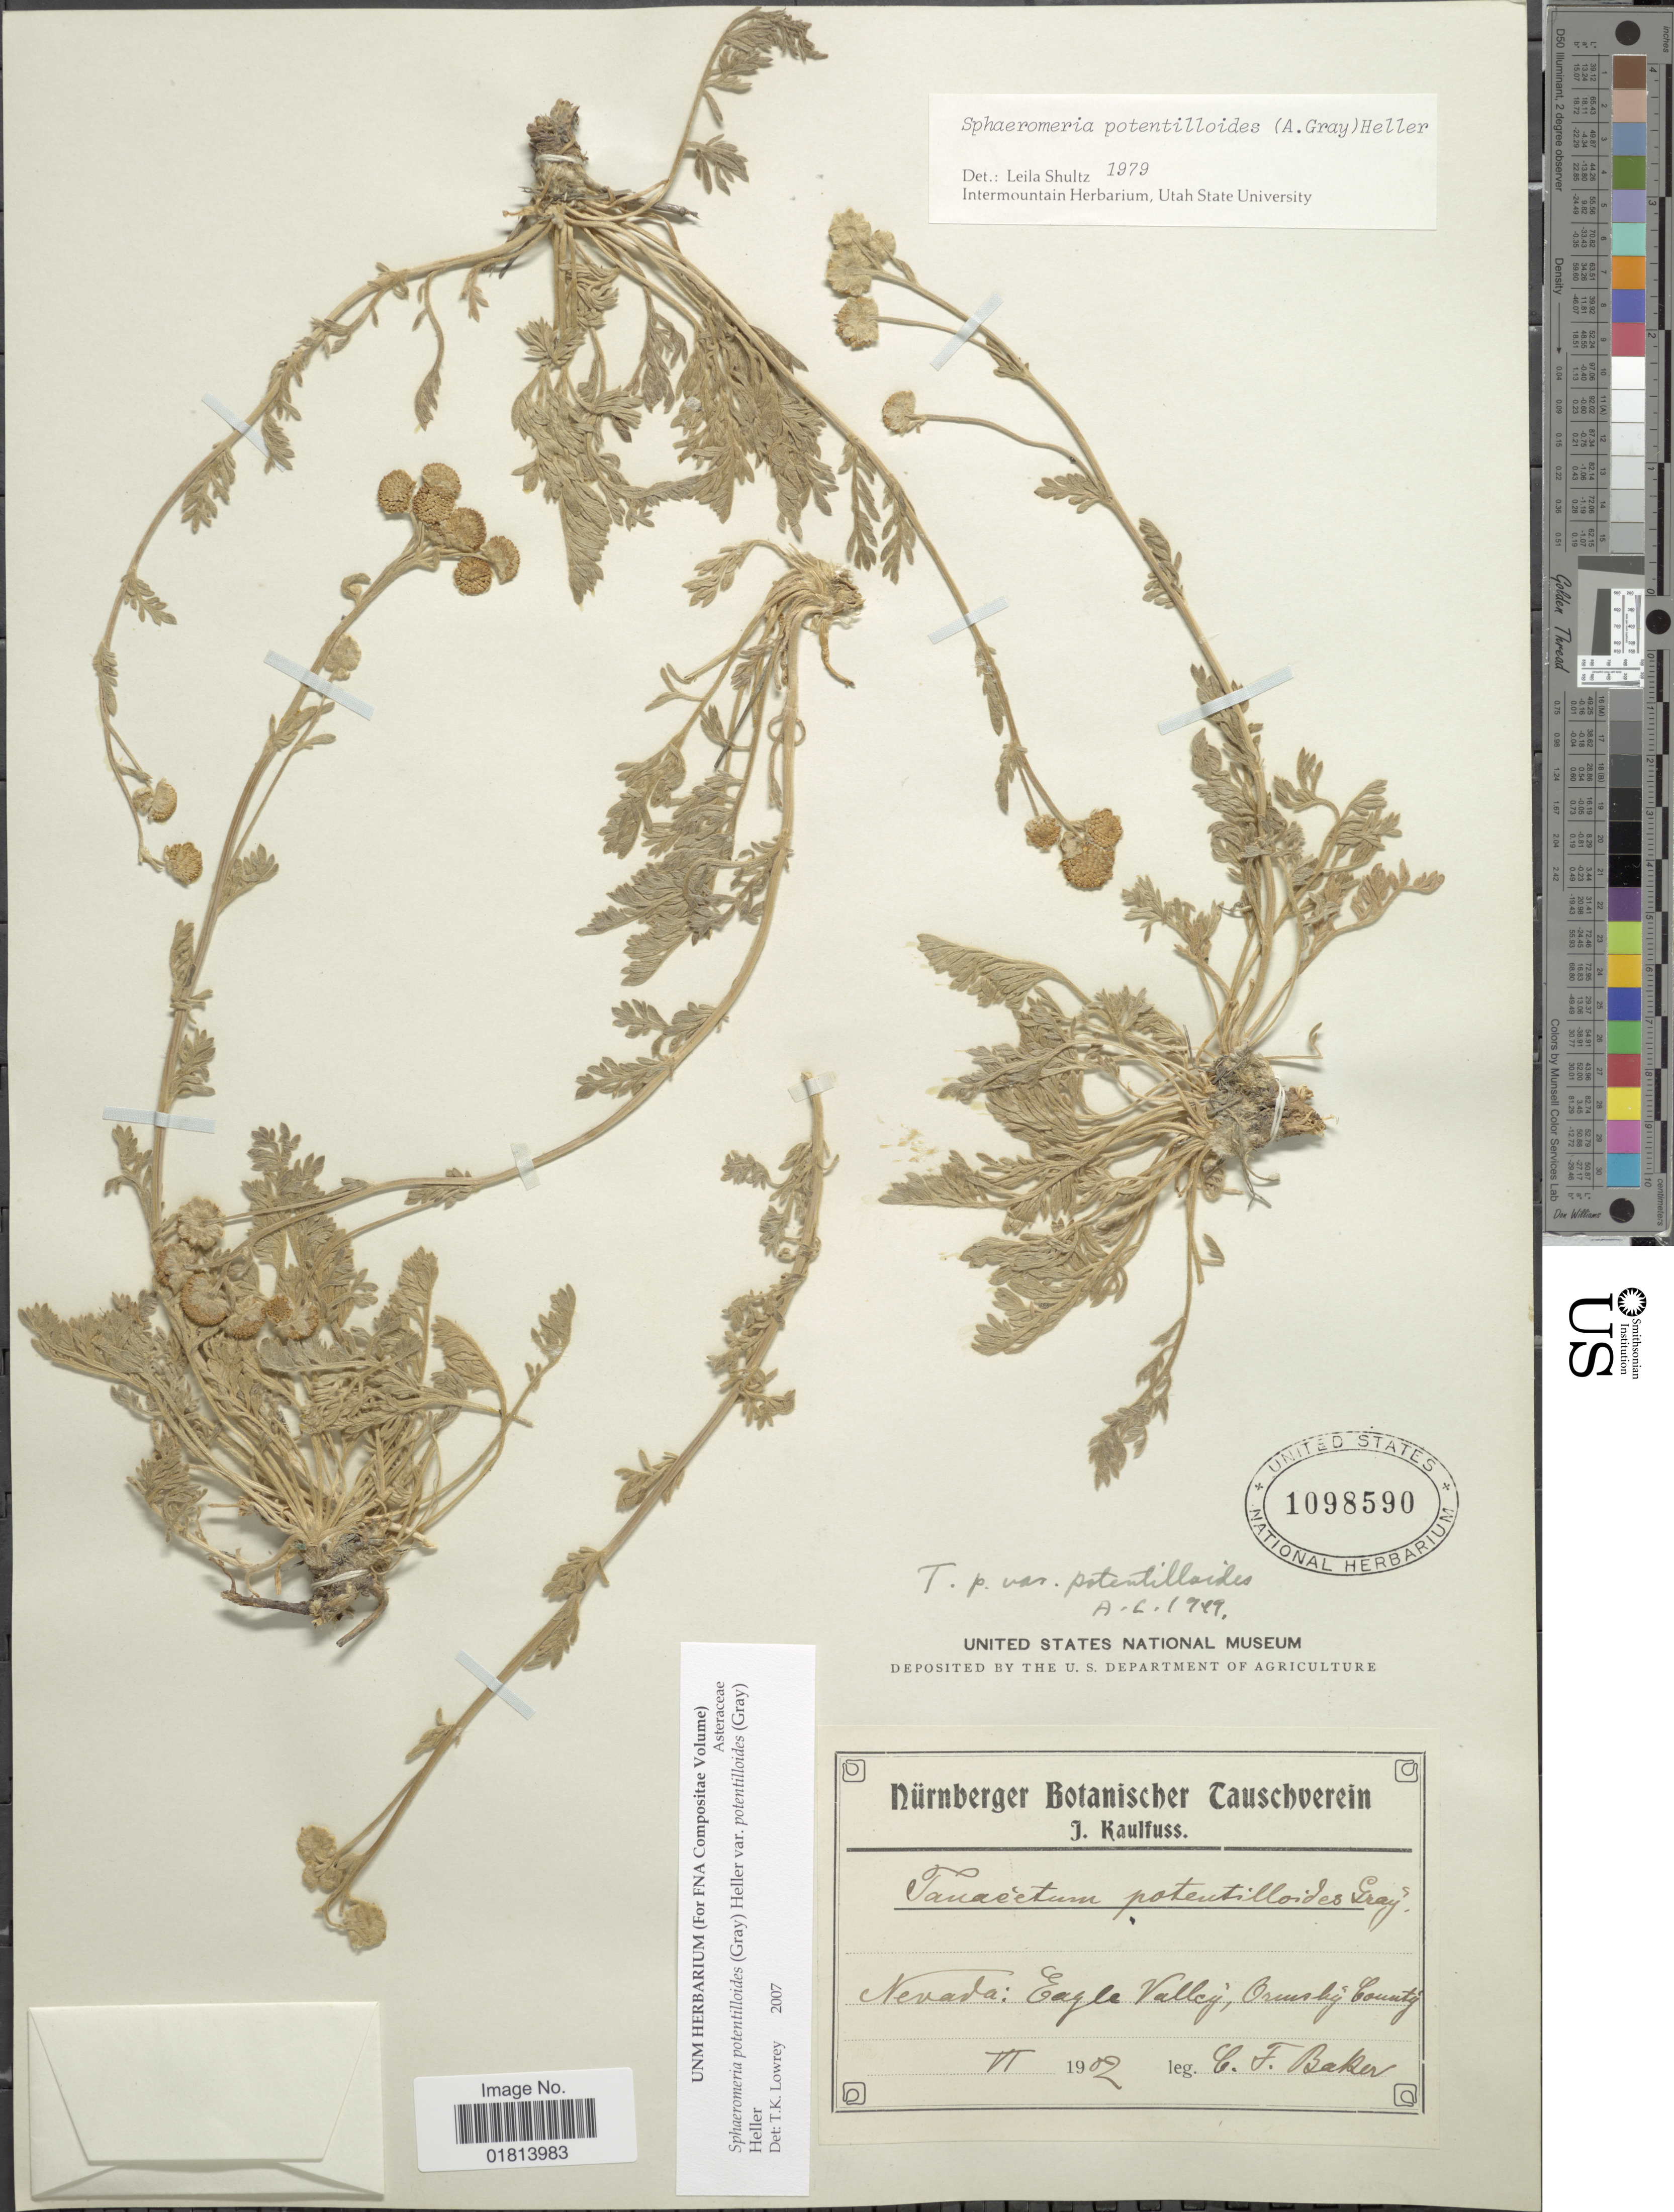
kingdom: Plantae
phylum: Tracheophyta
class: Magnoliopsida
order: Asterales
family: Asteraceae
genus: Sphaeromeria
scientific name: Sphaeromeria potentilloides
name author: (A. Gray) A. Heller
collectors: C. F. Baker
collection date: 1902-06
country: United States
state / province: Nevada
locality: Nevada: Eagle Valley; Ormsby County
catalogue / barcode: US 1098590